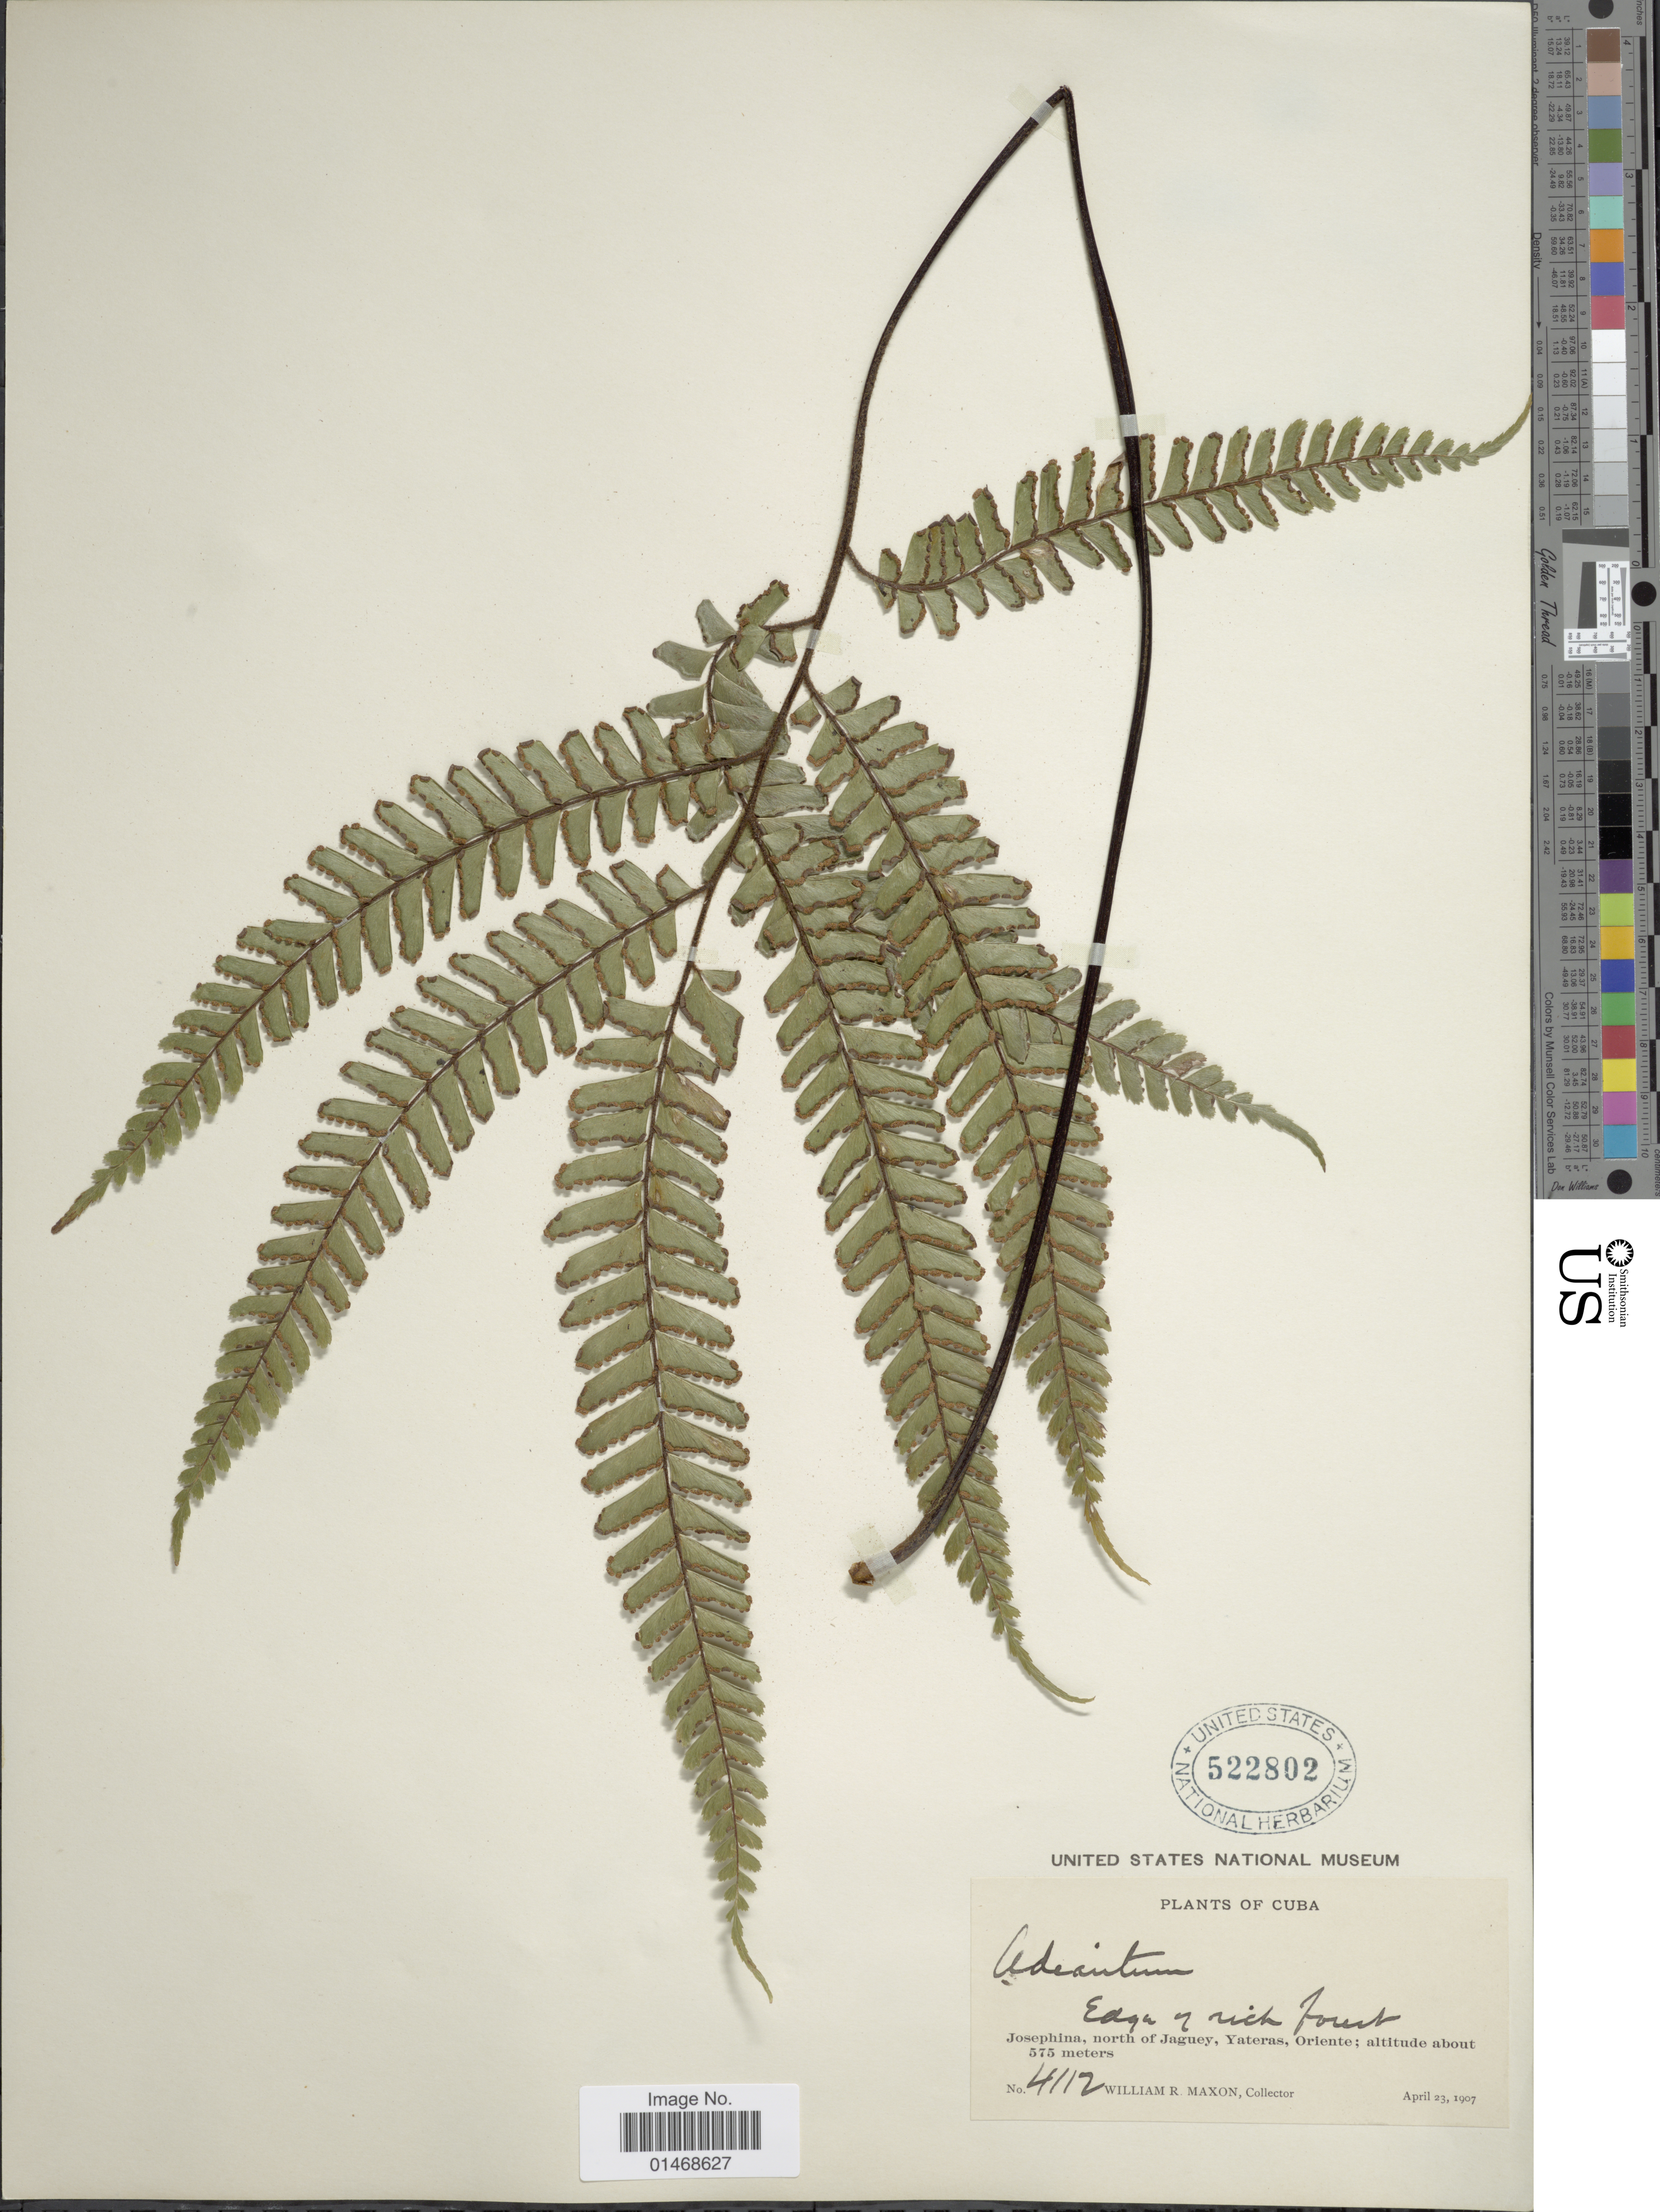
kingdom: Plantae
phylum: Tracheophyta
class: Polypodiopsida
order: Polypodiales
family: Pteridaceae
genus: Adiantum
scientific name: Adiantum cubense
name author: Hook.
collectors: W. R. Maxon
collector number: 4112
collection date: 1907-04-23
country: Cuba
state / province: Oriente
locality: Josephina,, north of Jaguey, Yateras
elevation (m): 575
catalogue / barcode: US 522802